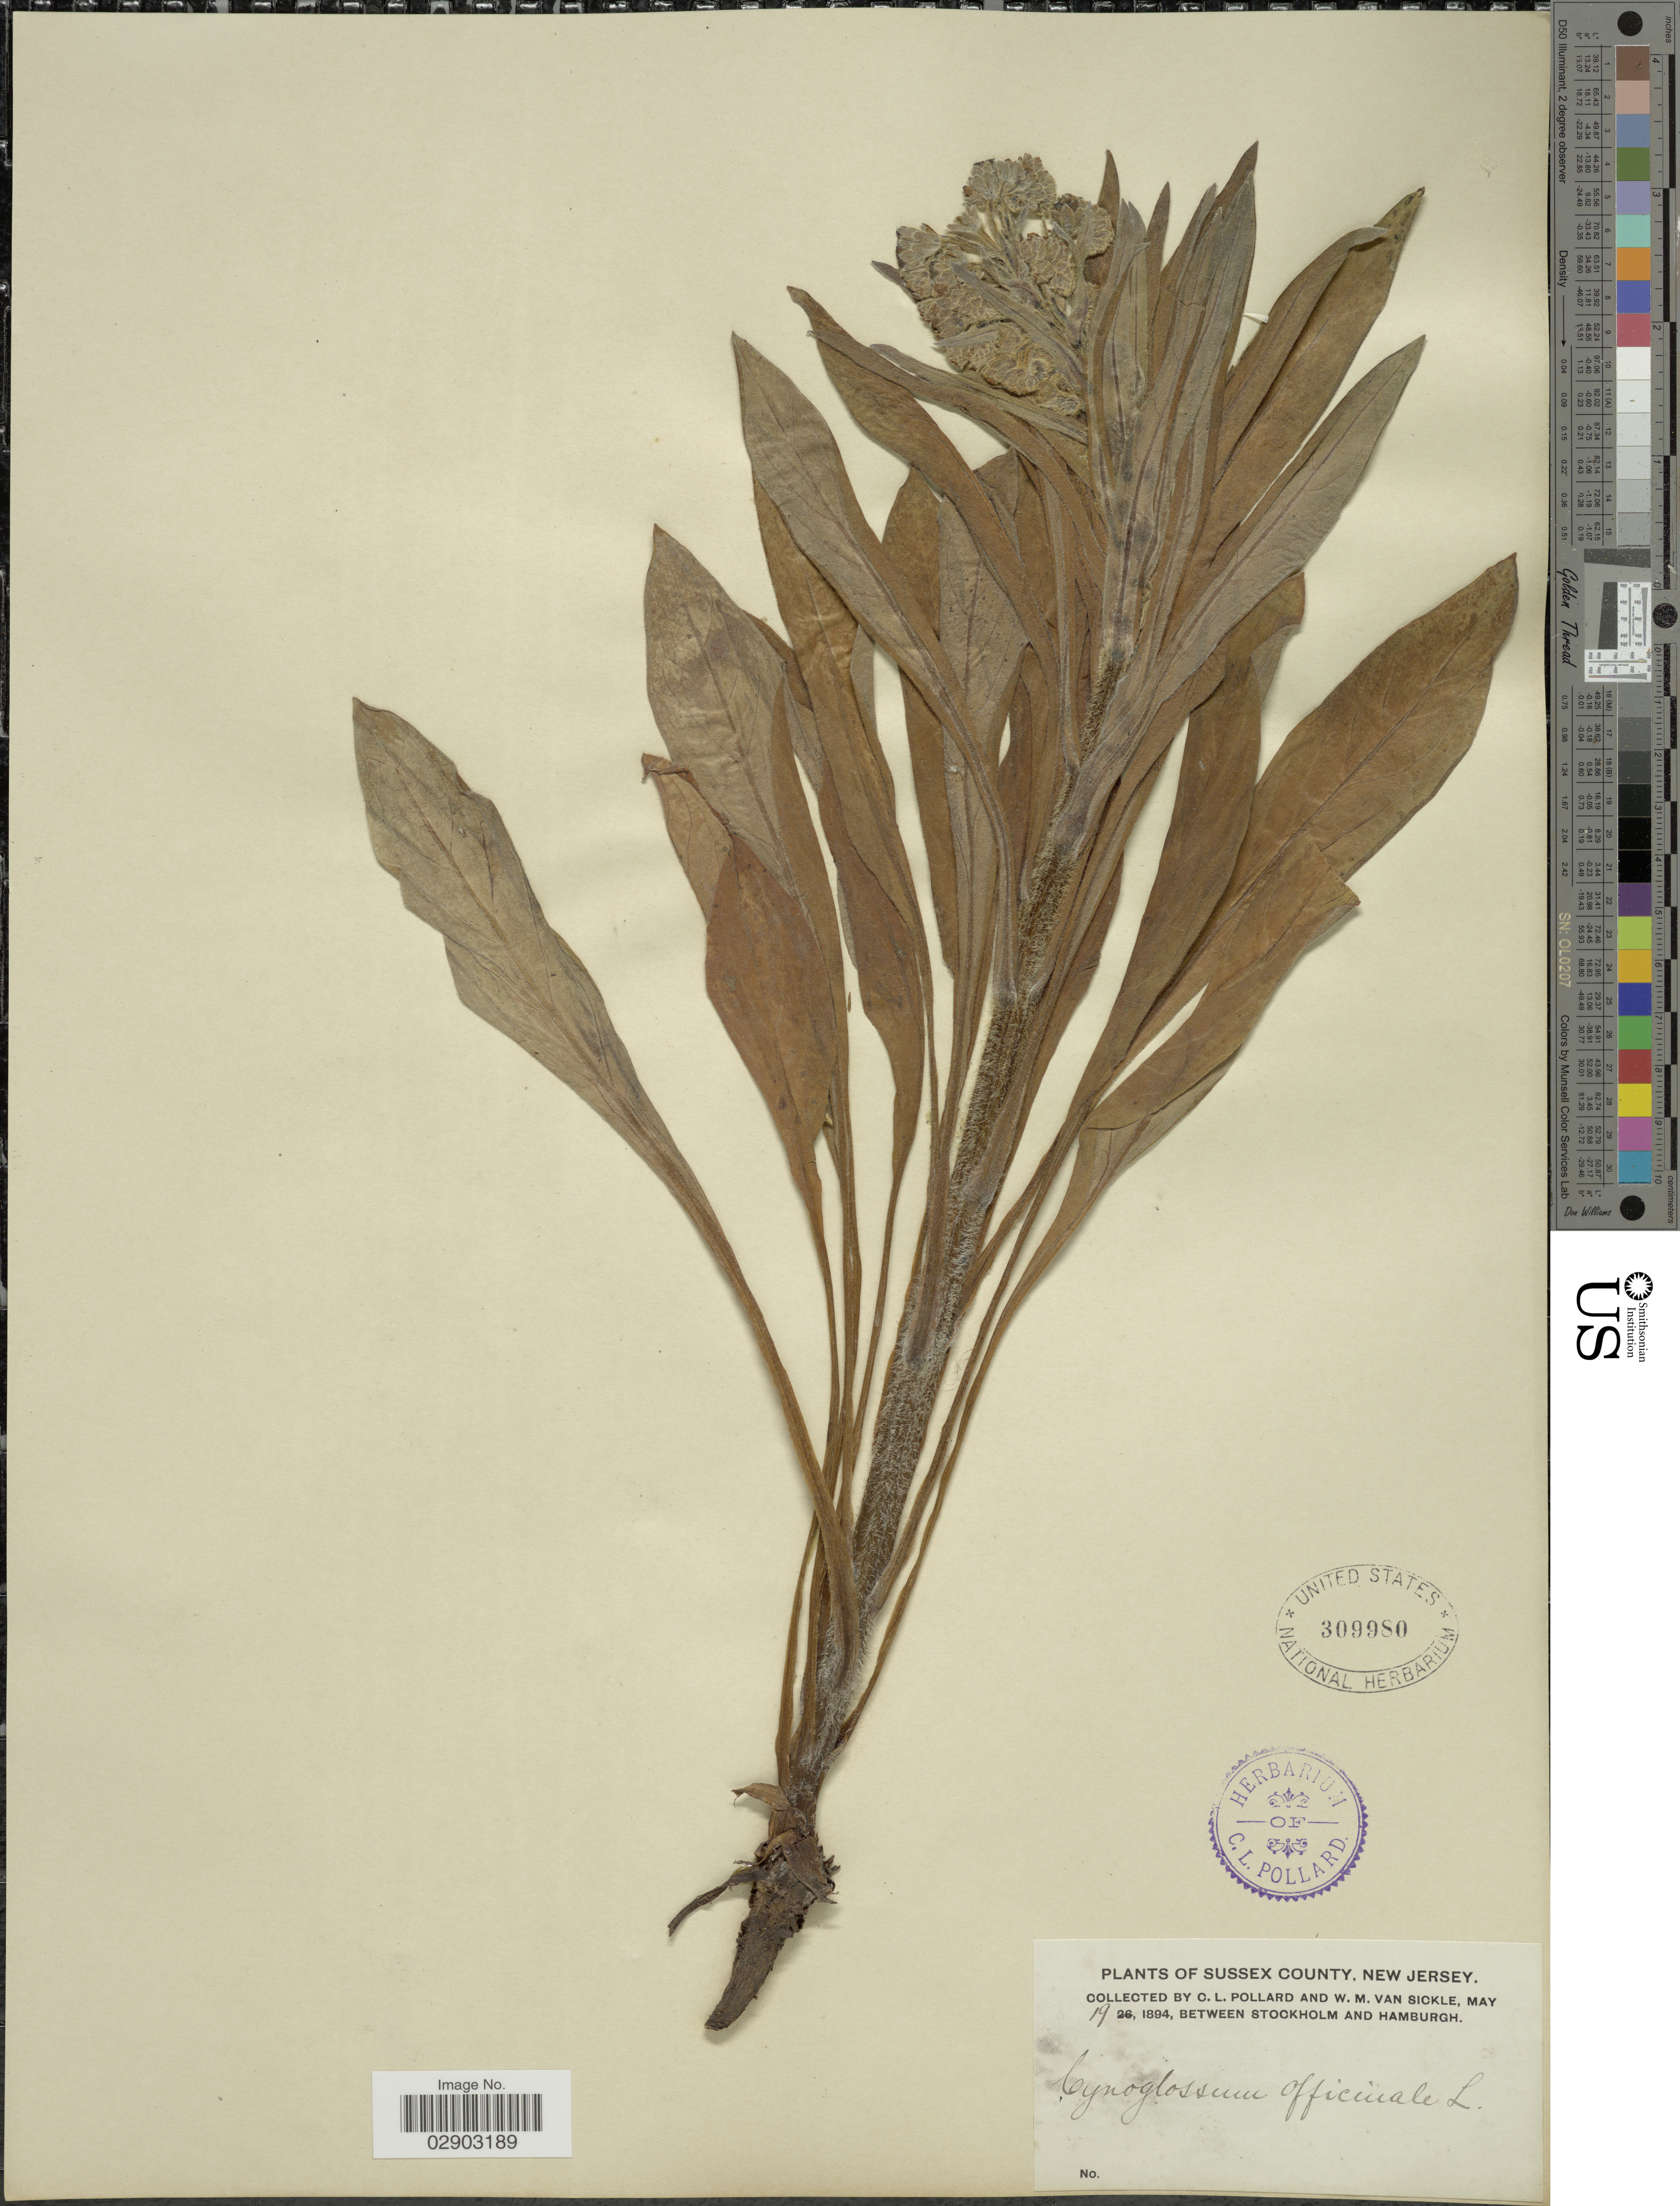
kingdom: Plantae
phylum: Tracheophyta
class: Magnoliopsida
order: Boraginales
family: Boraginaceae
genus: Cynoglossum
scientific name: Cynoglossum officinale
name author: L.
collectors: C. L. Pollard & W. M. Van Sickle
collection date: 1894-05-19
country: United States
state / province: New Jersey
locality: Sussex County. Between Stockholm and Hamburgh.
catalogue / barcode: US 309980